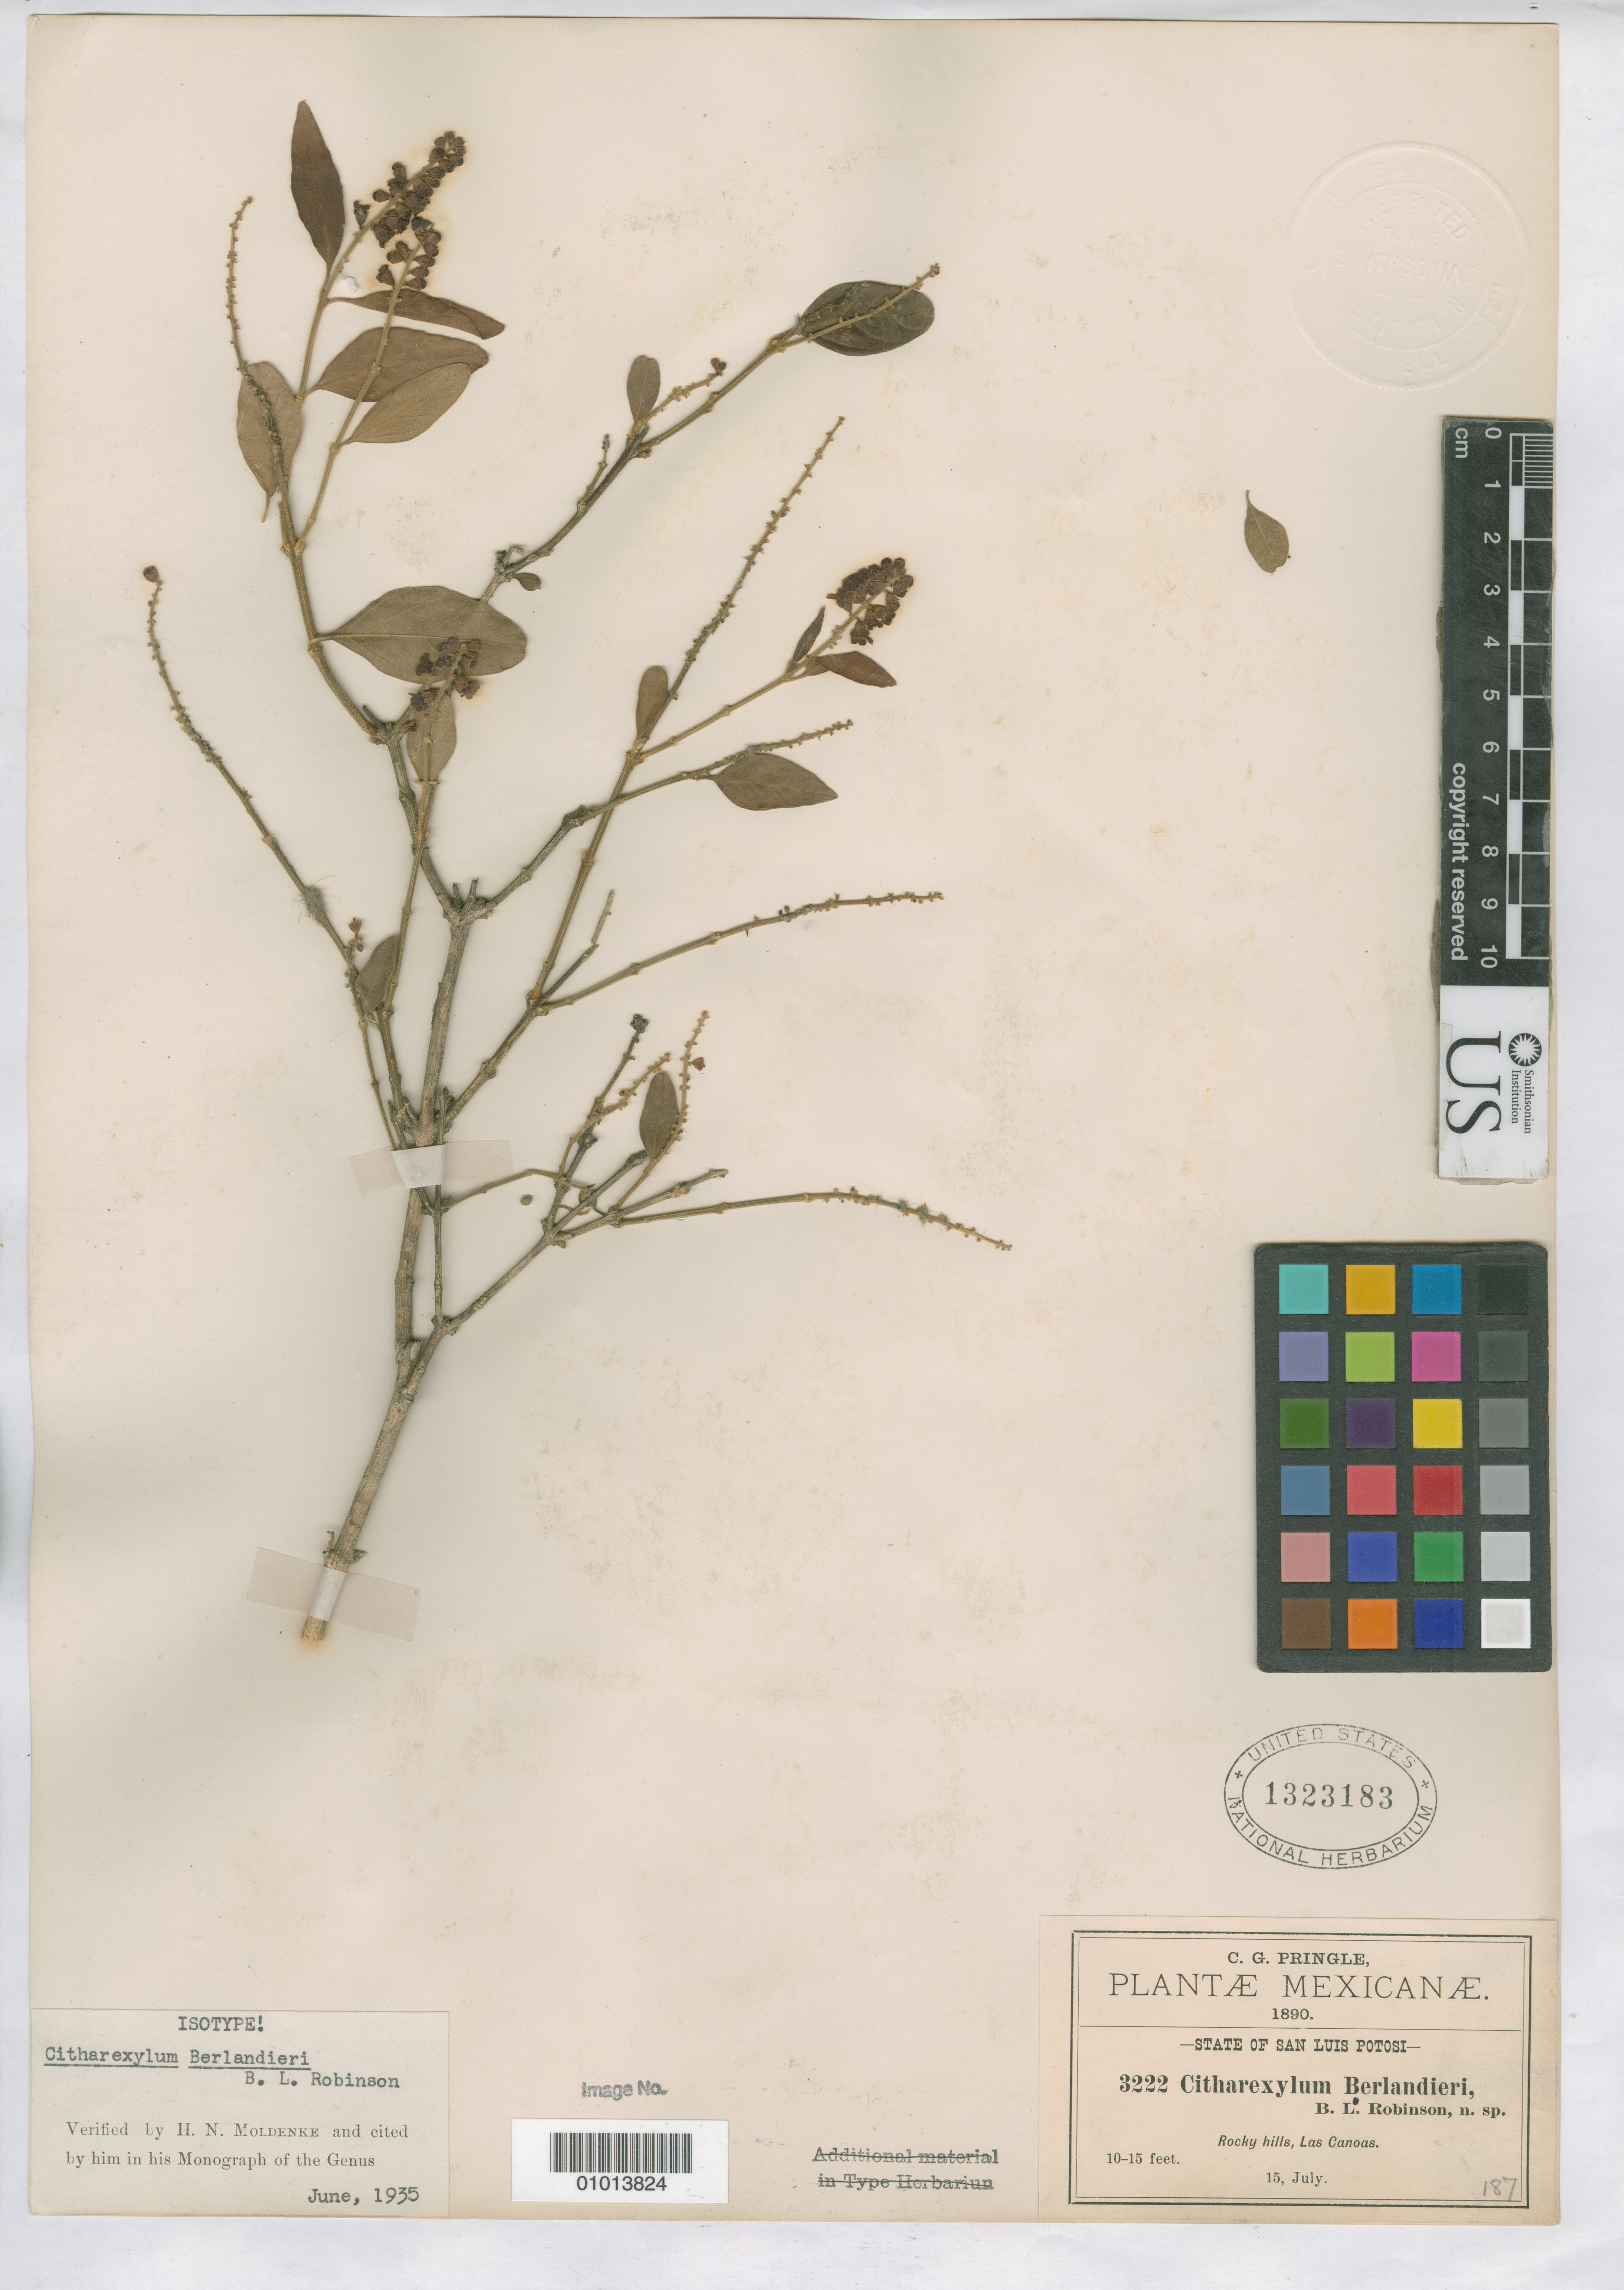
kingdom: Plantae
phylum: Tracheophyta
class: Magnoliopsida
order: Lamiales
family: Verbenaceae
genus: Citharexylum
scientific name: Citharexylum berlandieri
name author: B.L. Rob.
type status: Isotype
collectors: C. G. Pringle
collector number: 3222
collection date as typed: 15 Jul 1890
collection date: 1890-07-15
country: Mexico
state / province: San Luis Potosí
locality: Rocky hills, Las Canoas.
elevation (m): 3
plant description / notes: Annotated by Moldenke as isotype but probably best regarded as isosyntype; protologue also cites Berlandier 3182.; Specimen ex John Donnell Smith herbarium.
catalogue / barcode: US 1323183